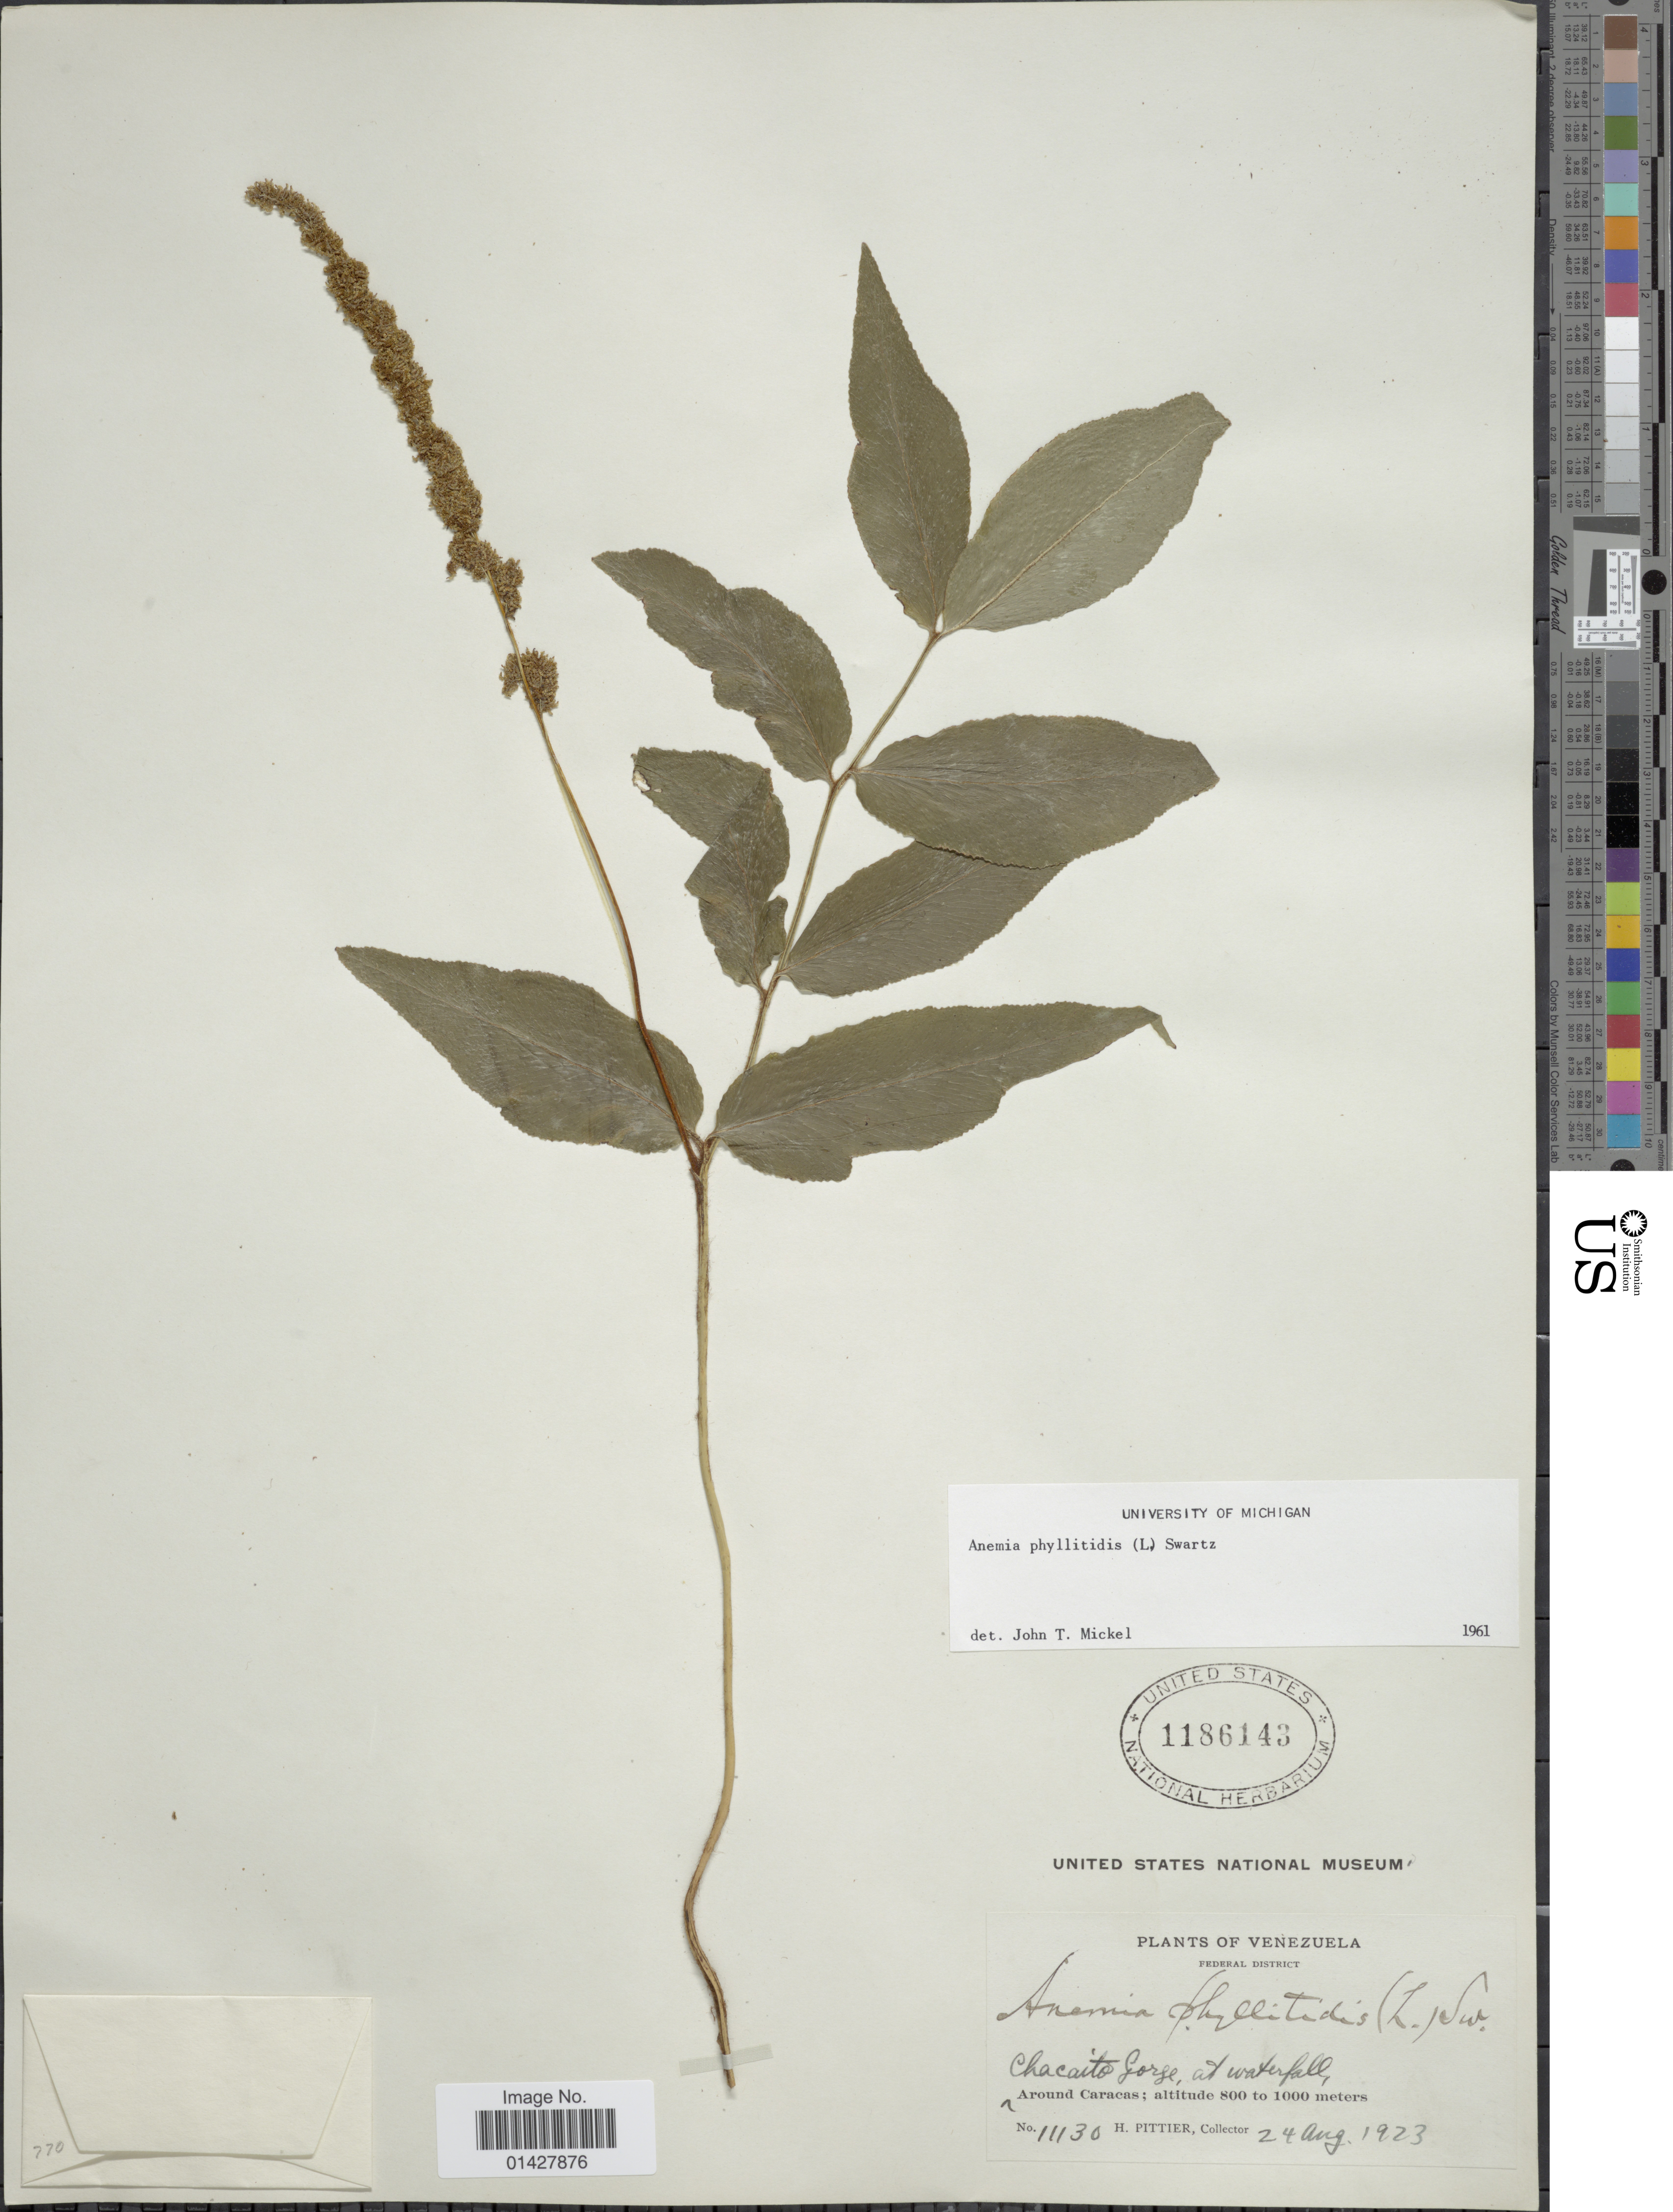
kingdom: Plantae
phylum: Tracheophyta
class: Polypodiopsida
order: Schizaeales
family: Anemiaceae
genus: Anemia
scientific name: Anemia phyllitidis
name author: (L.) Sw.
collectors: H. F. Pittier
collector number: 11130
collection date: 1923-08-24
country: Venezuela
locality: Federal District, Chacaito Gorge, at waterfall, Around Caracas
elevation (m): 800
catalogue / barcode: US 1186143